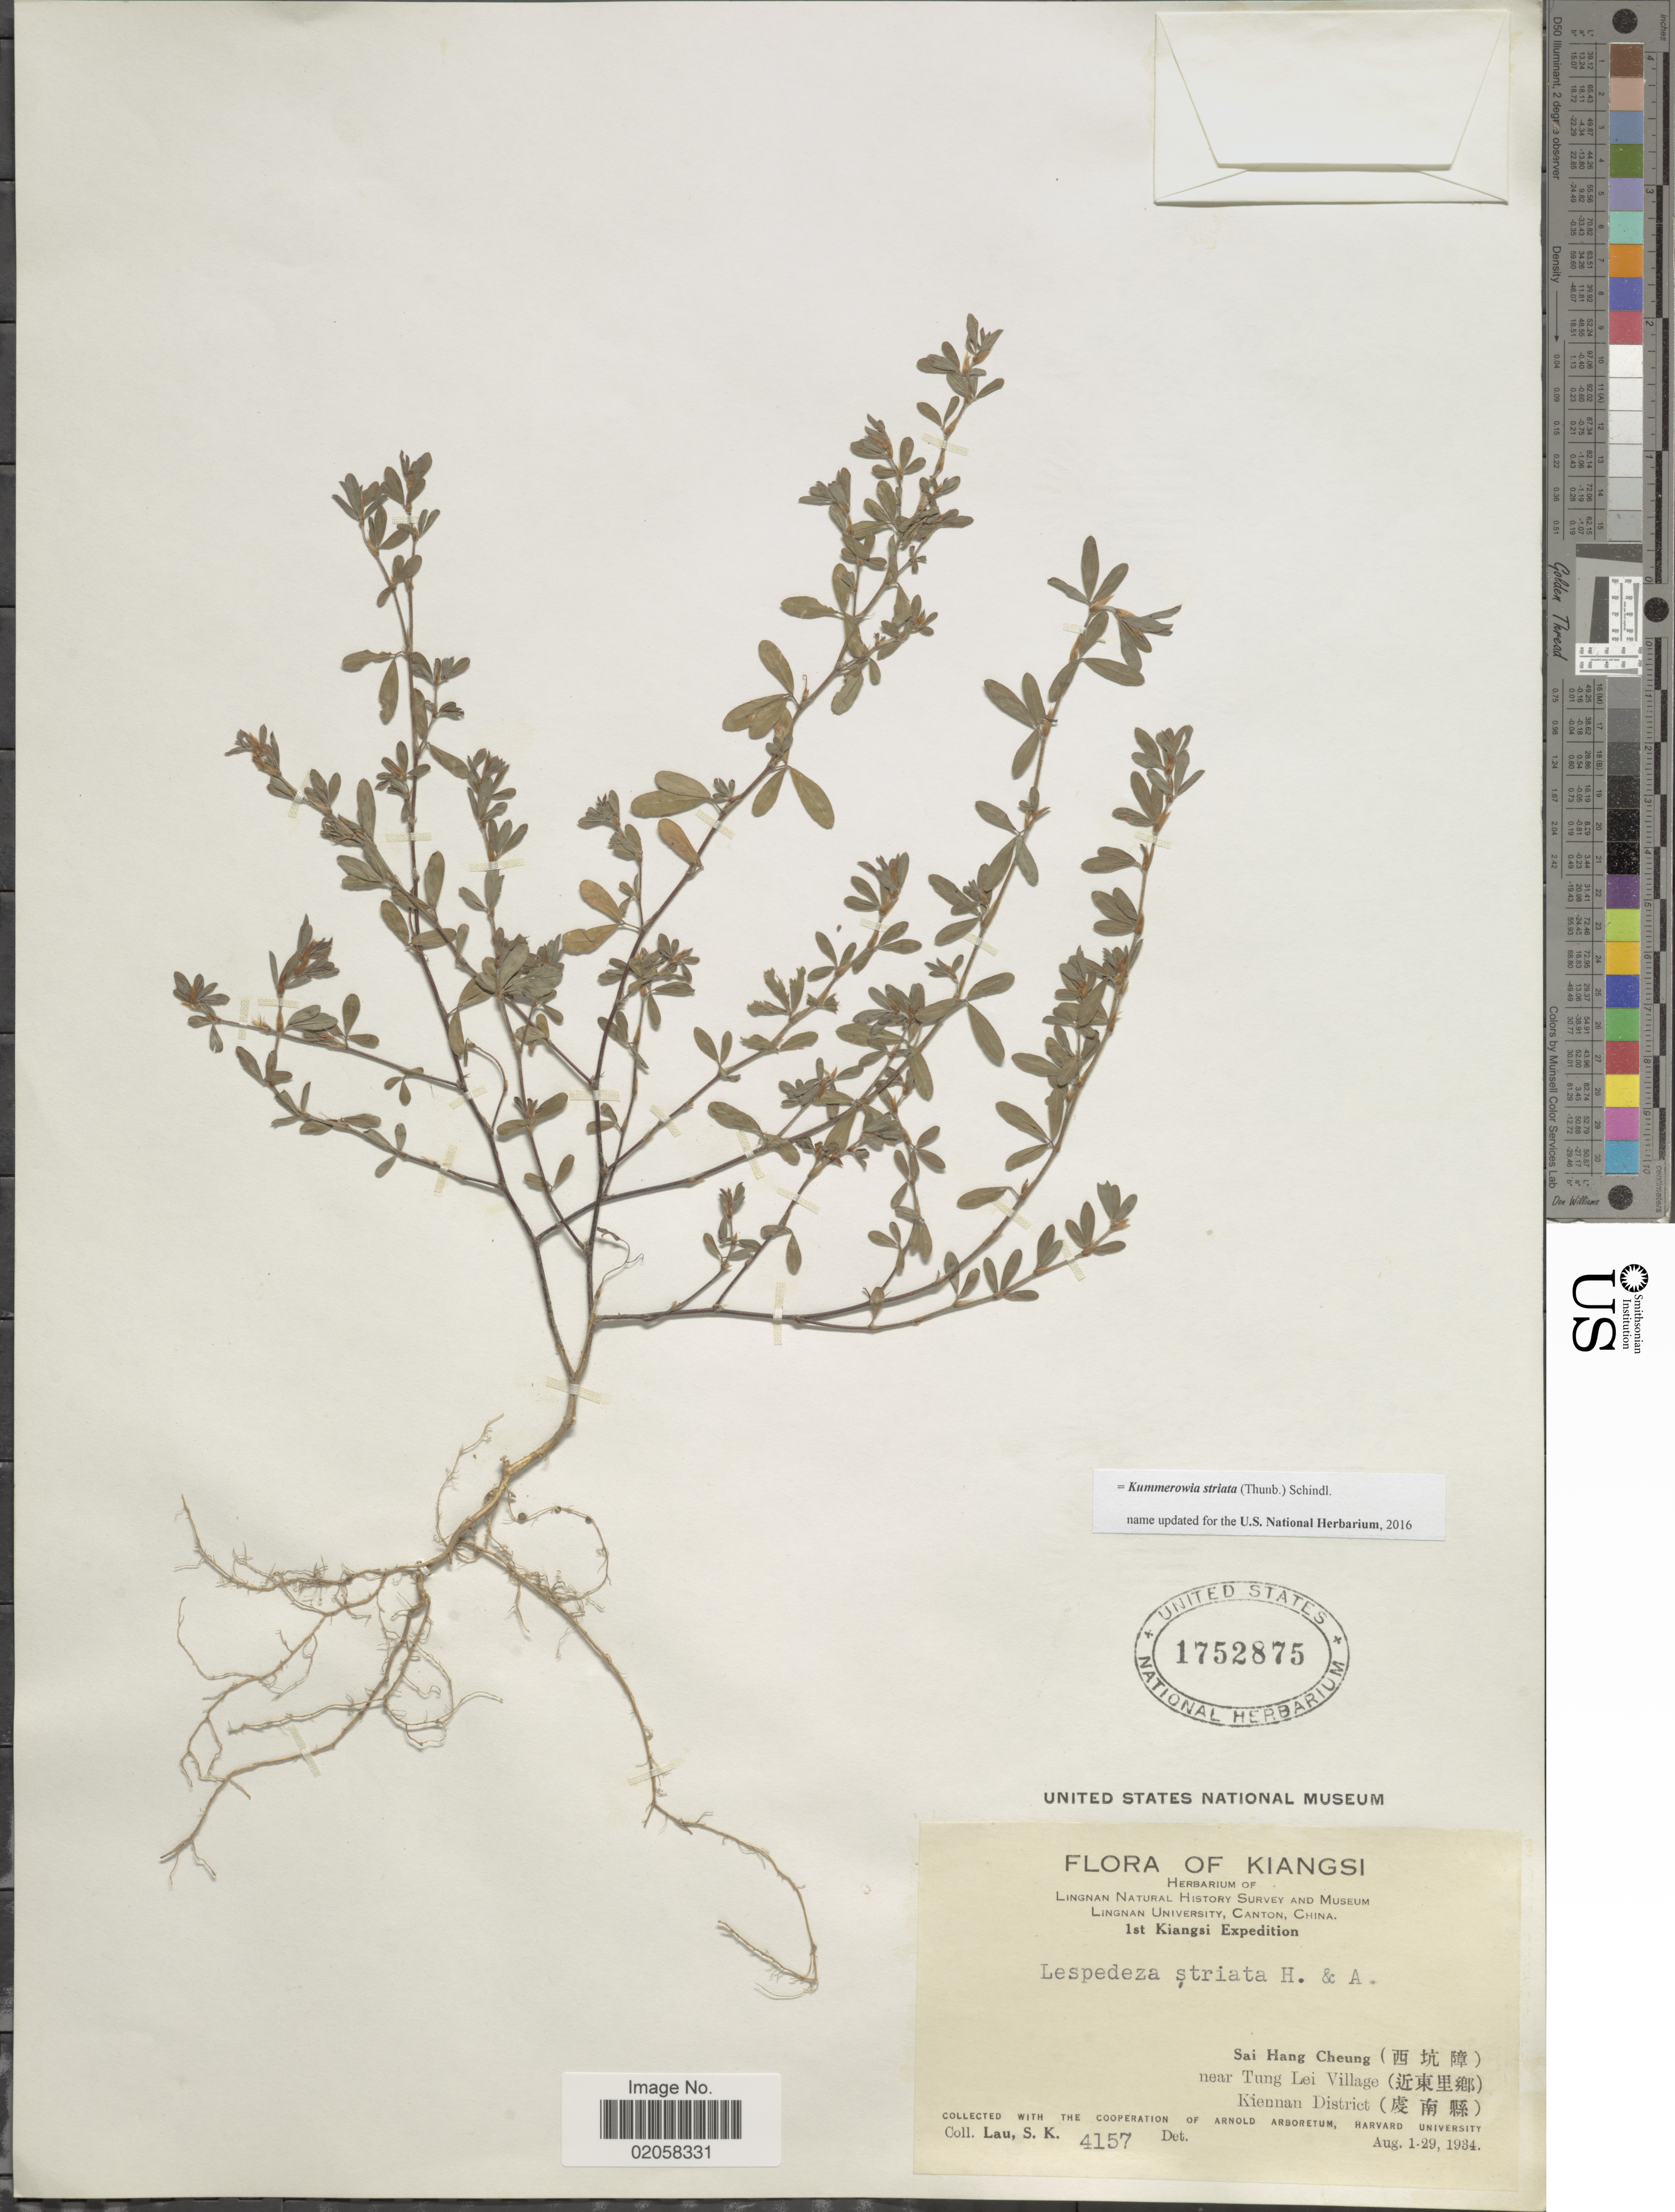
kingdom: Plantae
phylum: Tracheophyta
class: Magnoliopsida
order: Fabales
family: Fabaceae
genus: Kummerowia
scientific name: Kummerowia striata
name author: (Thunb.) Schindl.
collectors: S. K. Lau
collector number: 4157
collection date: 1934-08-01/1934-08-29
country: China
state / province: Jiangxi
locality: Kiangsi, Sai Hang Cheung, near Tung Lei Village, Kiennan District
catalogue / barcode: US 1752875